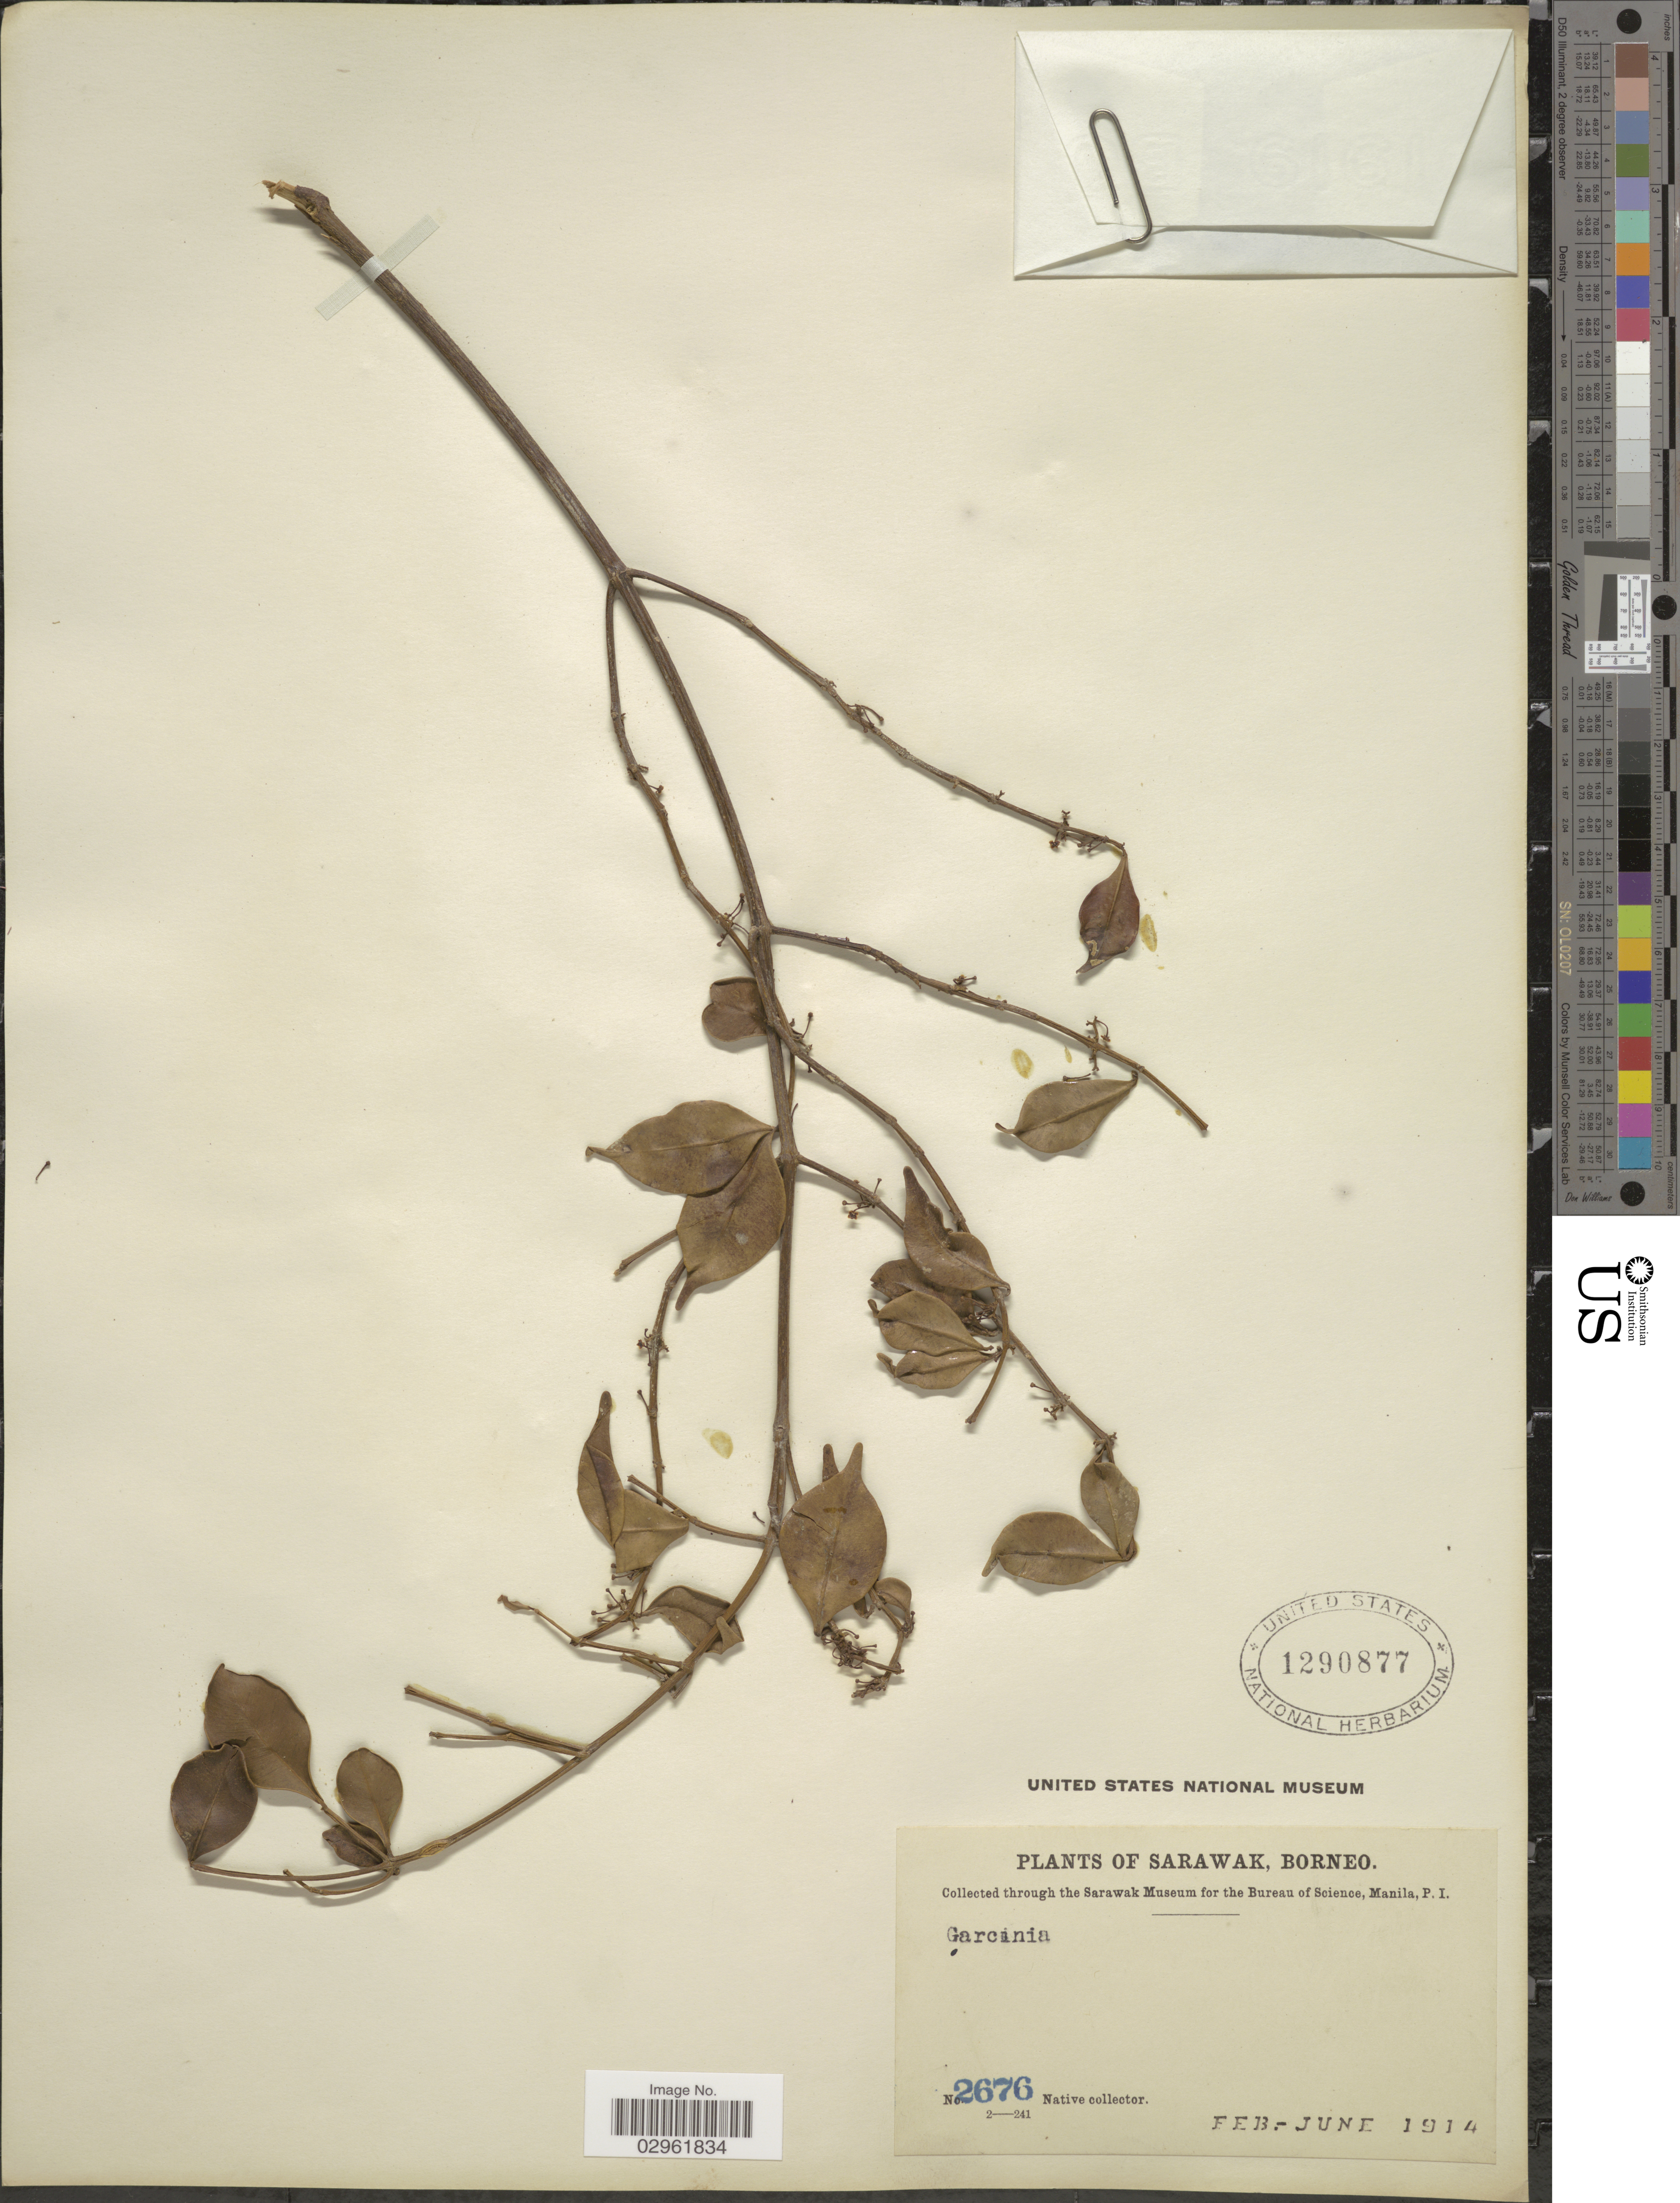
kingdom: Plantae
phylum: Tracheophyta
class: Magnoliopsida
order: Malpighiales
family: Clusiaceae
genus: Garcinia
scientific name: Garcinia sp.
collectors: Native collector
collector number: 2676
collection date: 1914-02/1914-06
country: Malaysia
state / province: Sarawak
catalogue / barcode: US 1290877